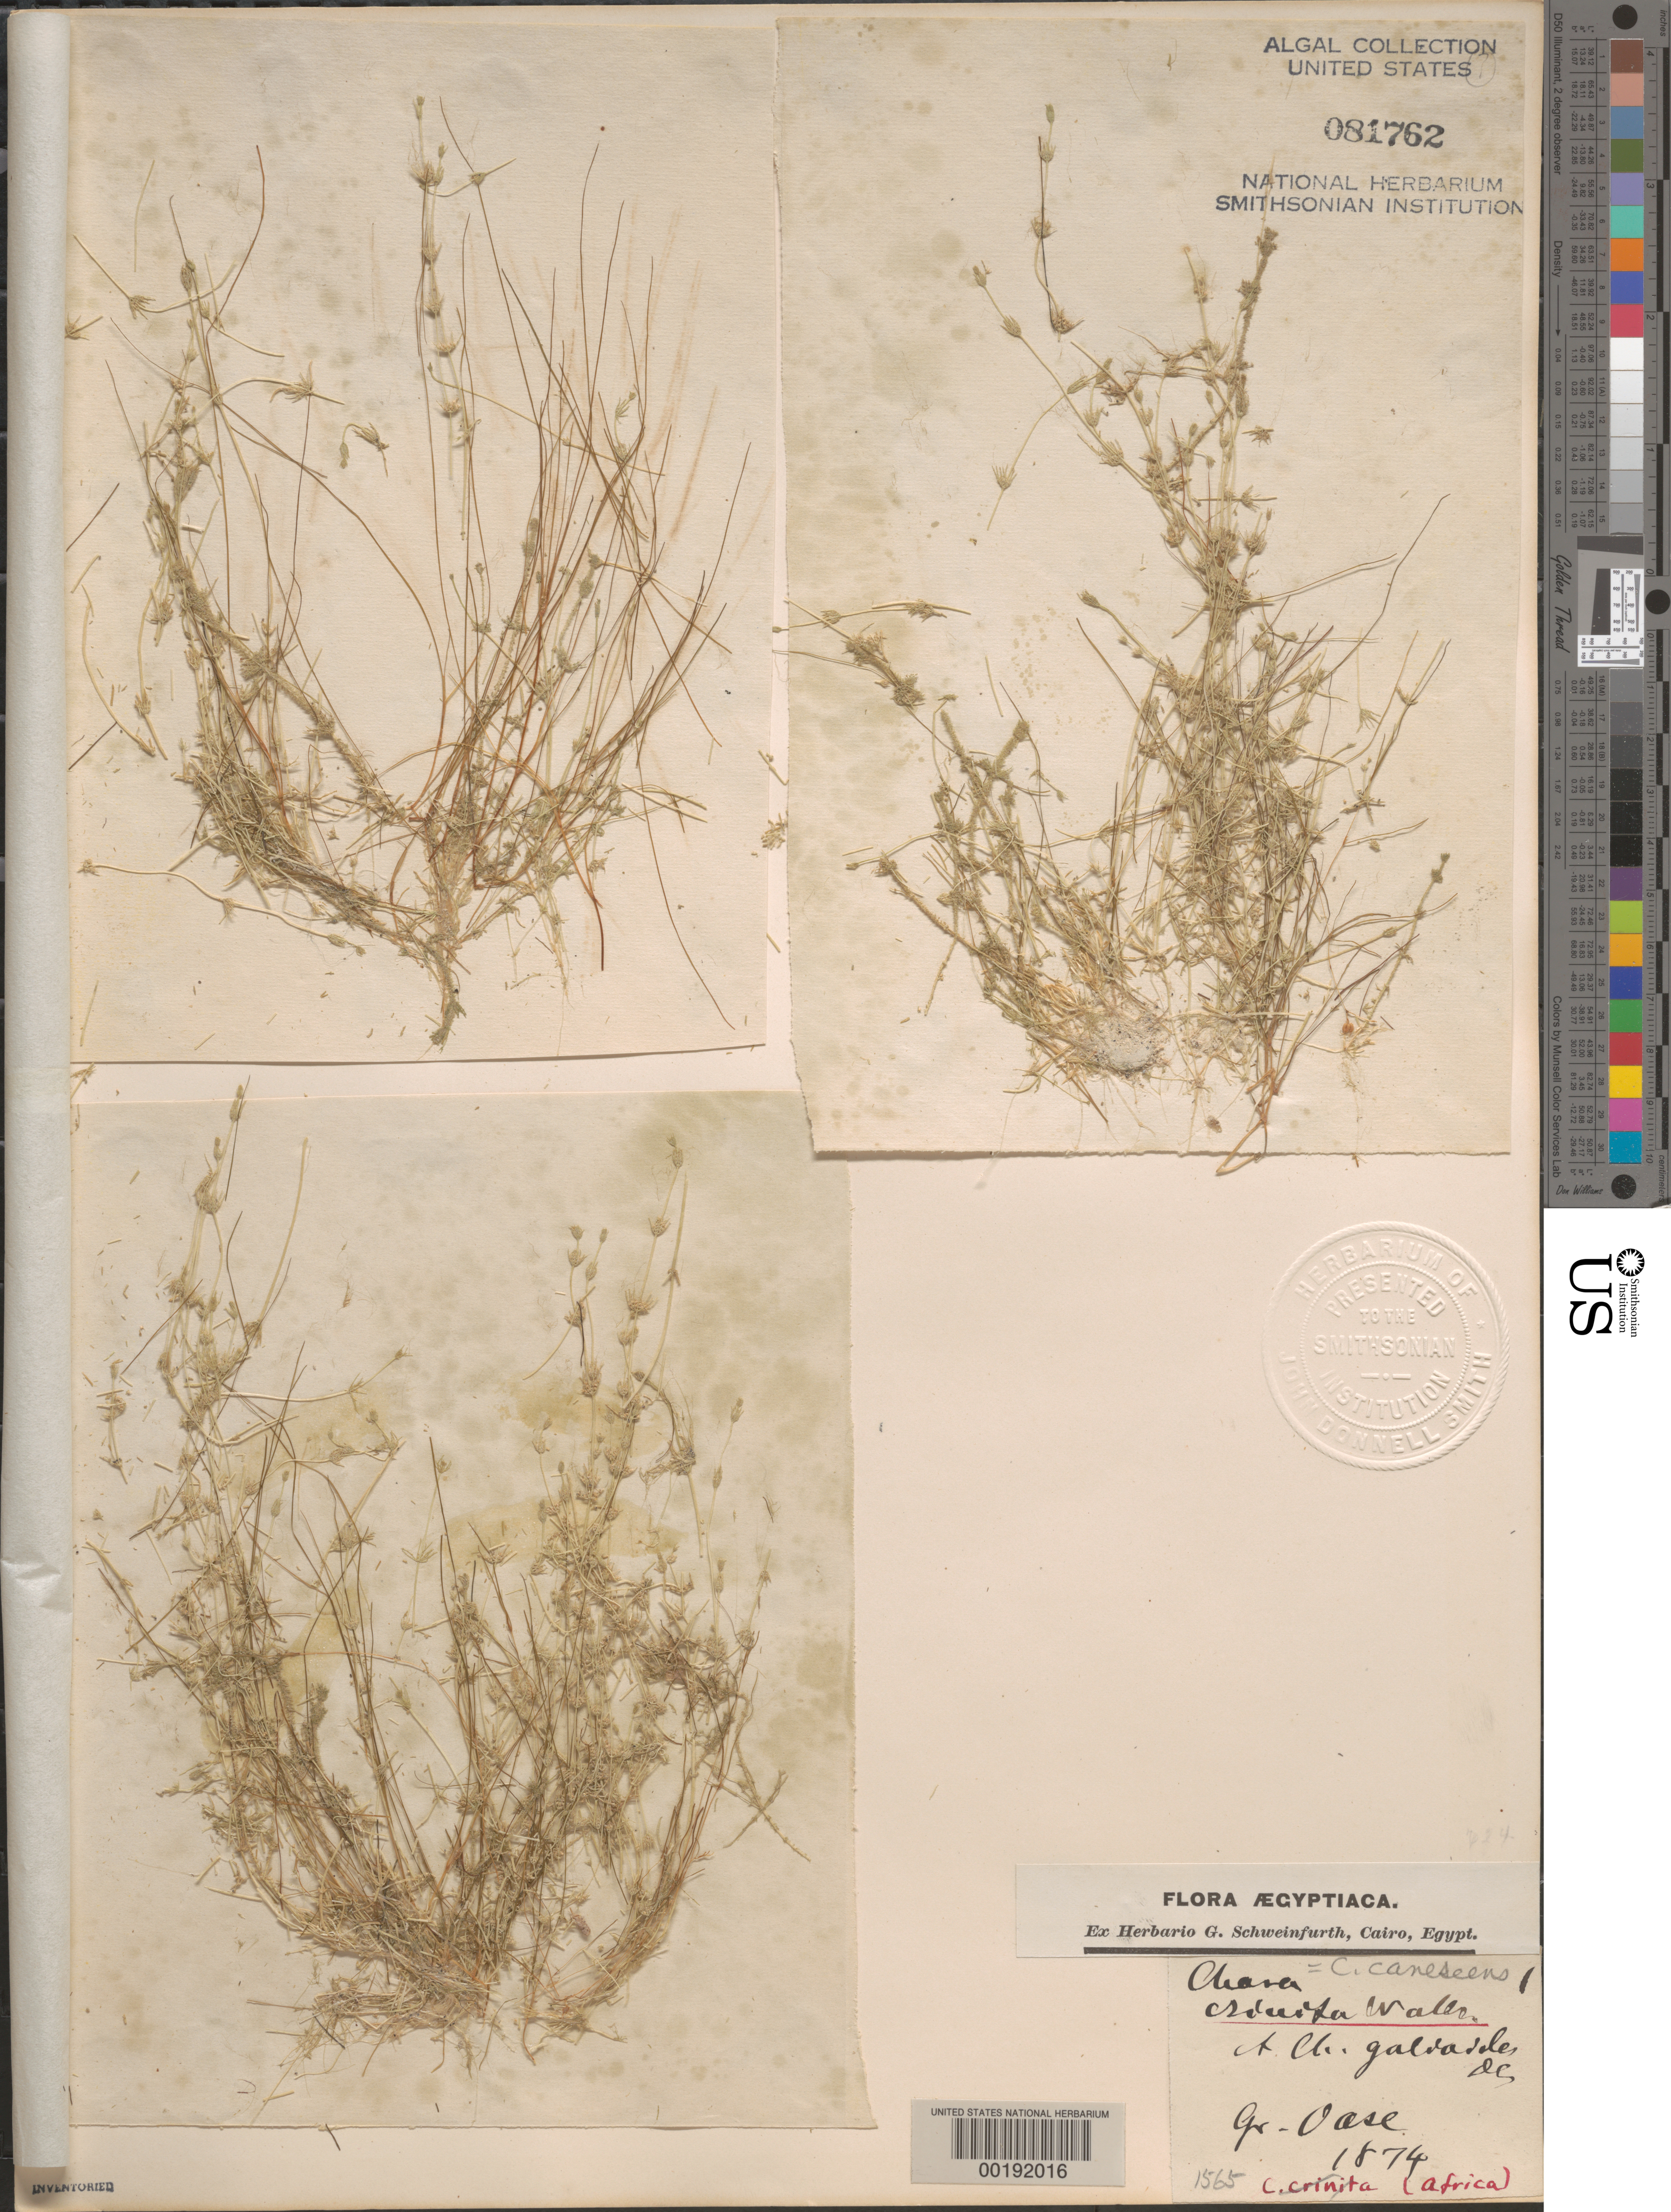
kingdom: Plantae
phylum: Charophyta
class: Charophyceae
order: Charales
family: Characeae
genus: Chara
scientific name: Chara canescens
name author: Loisel.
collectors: G. A. Schweinfurth (herbarium)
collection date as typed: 1874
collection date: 1874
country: Egypt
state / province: Al Wadi al Jadid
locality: Kharga Oasis (Gr. Oase)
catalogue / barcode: US 81762